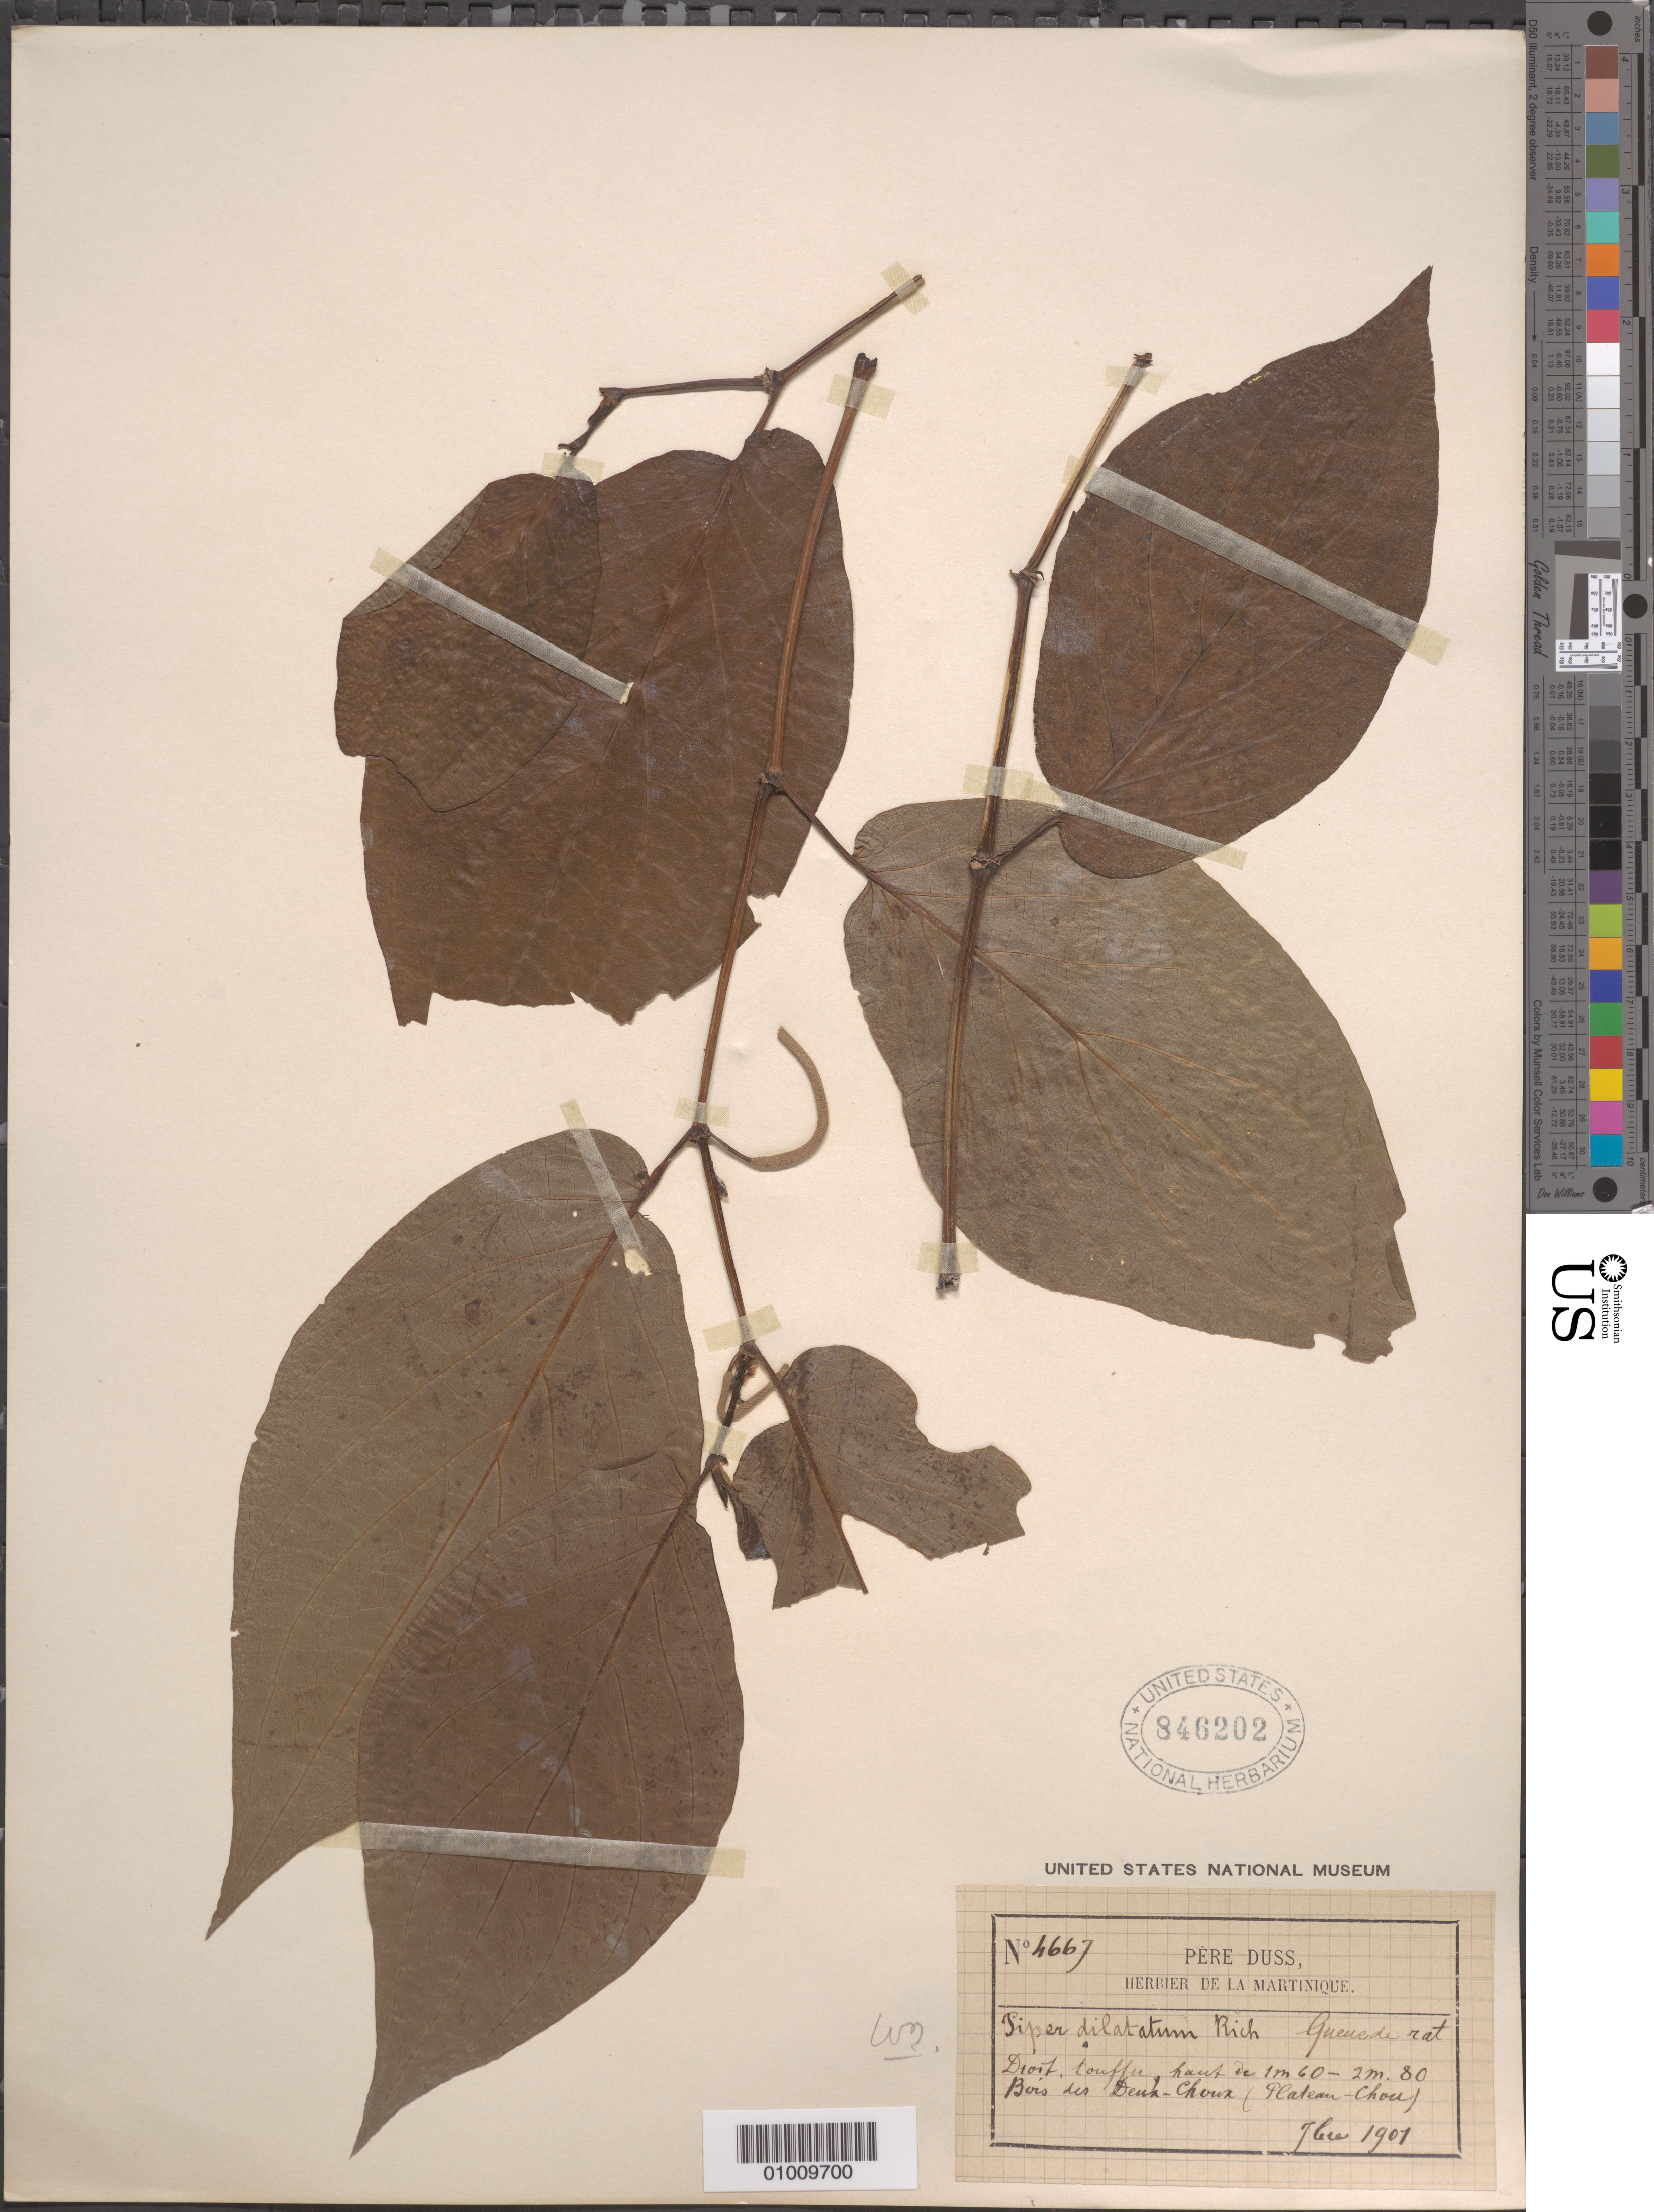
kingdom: Plantae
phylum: Tracheophyta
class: Magnoliopsida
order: Piperales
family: Piperaceae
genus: Piper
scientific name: Piper dilatatum var. dilatatum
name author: Rich.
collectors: Père Duss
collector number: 4667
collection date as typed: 07 Feb 1907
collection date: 1907-02-07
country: Martinique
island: Martinique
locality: Dionte, Touffe,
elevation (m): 1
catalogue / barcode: US 846202